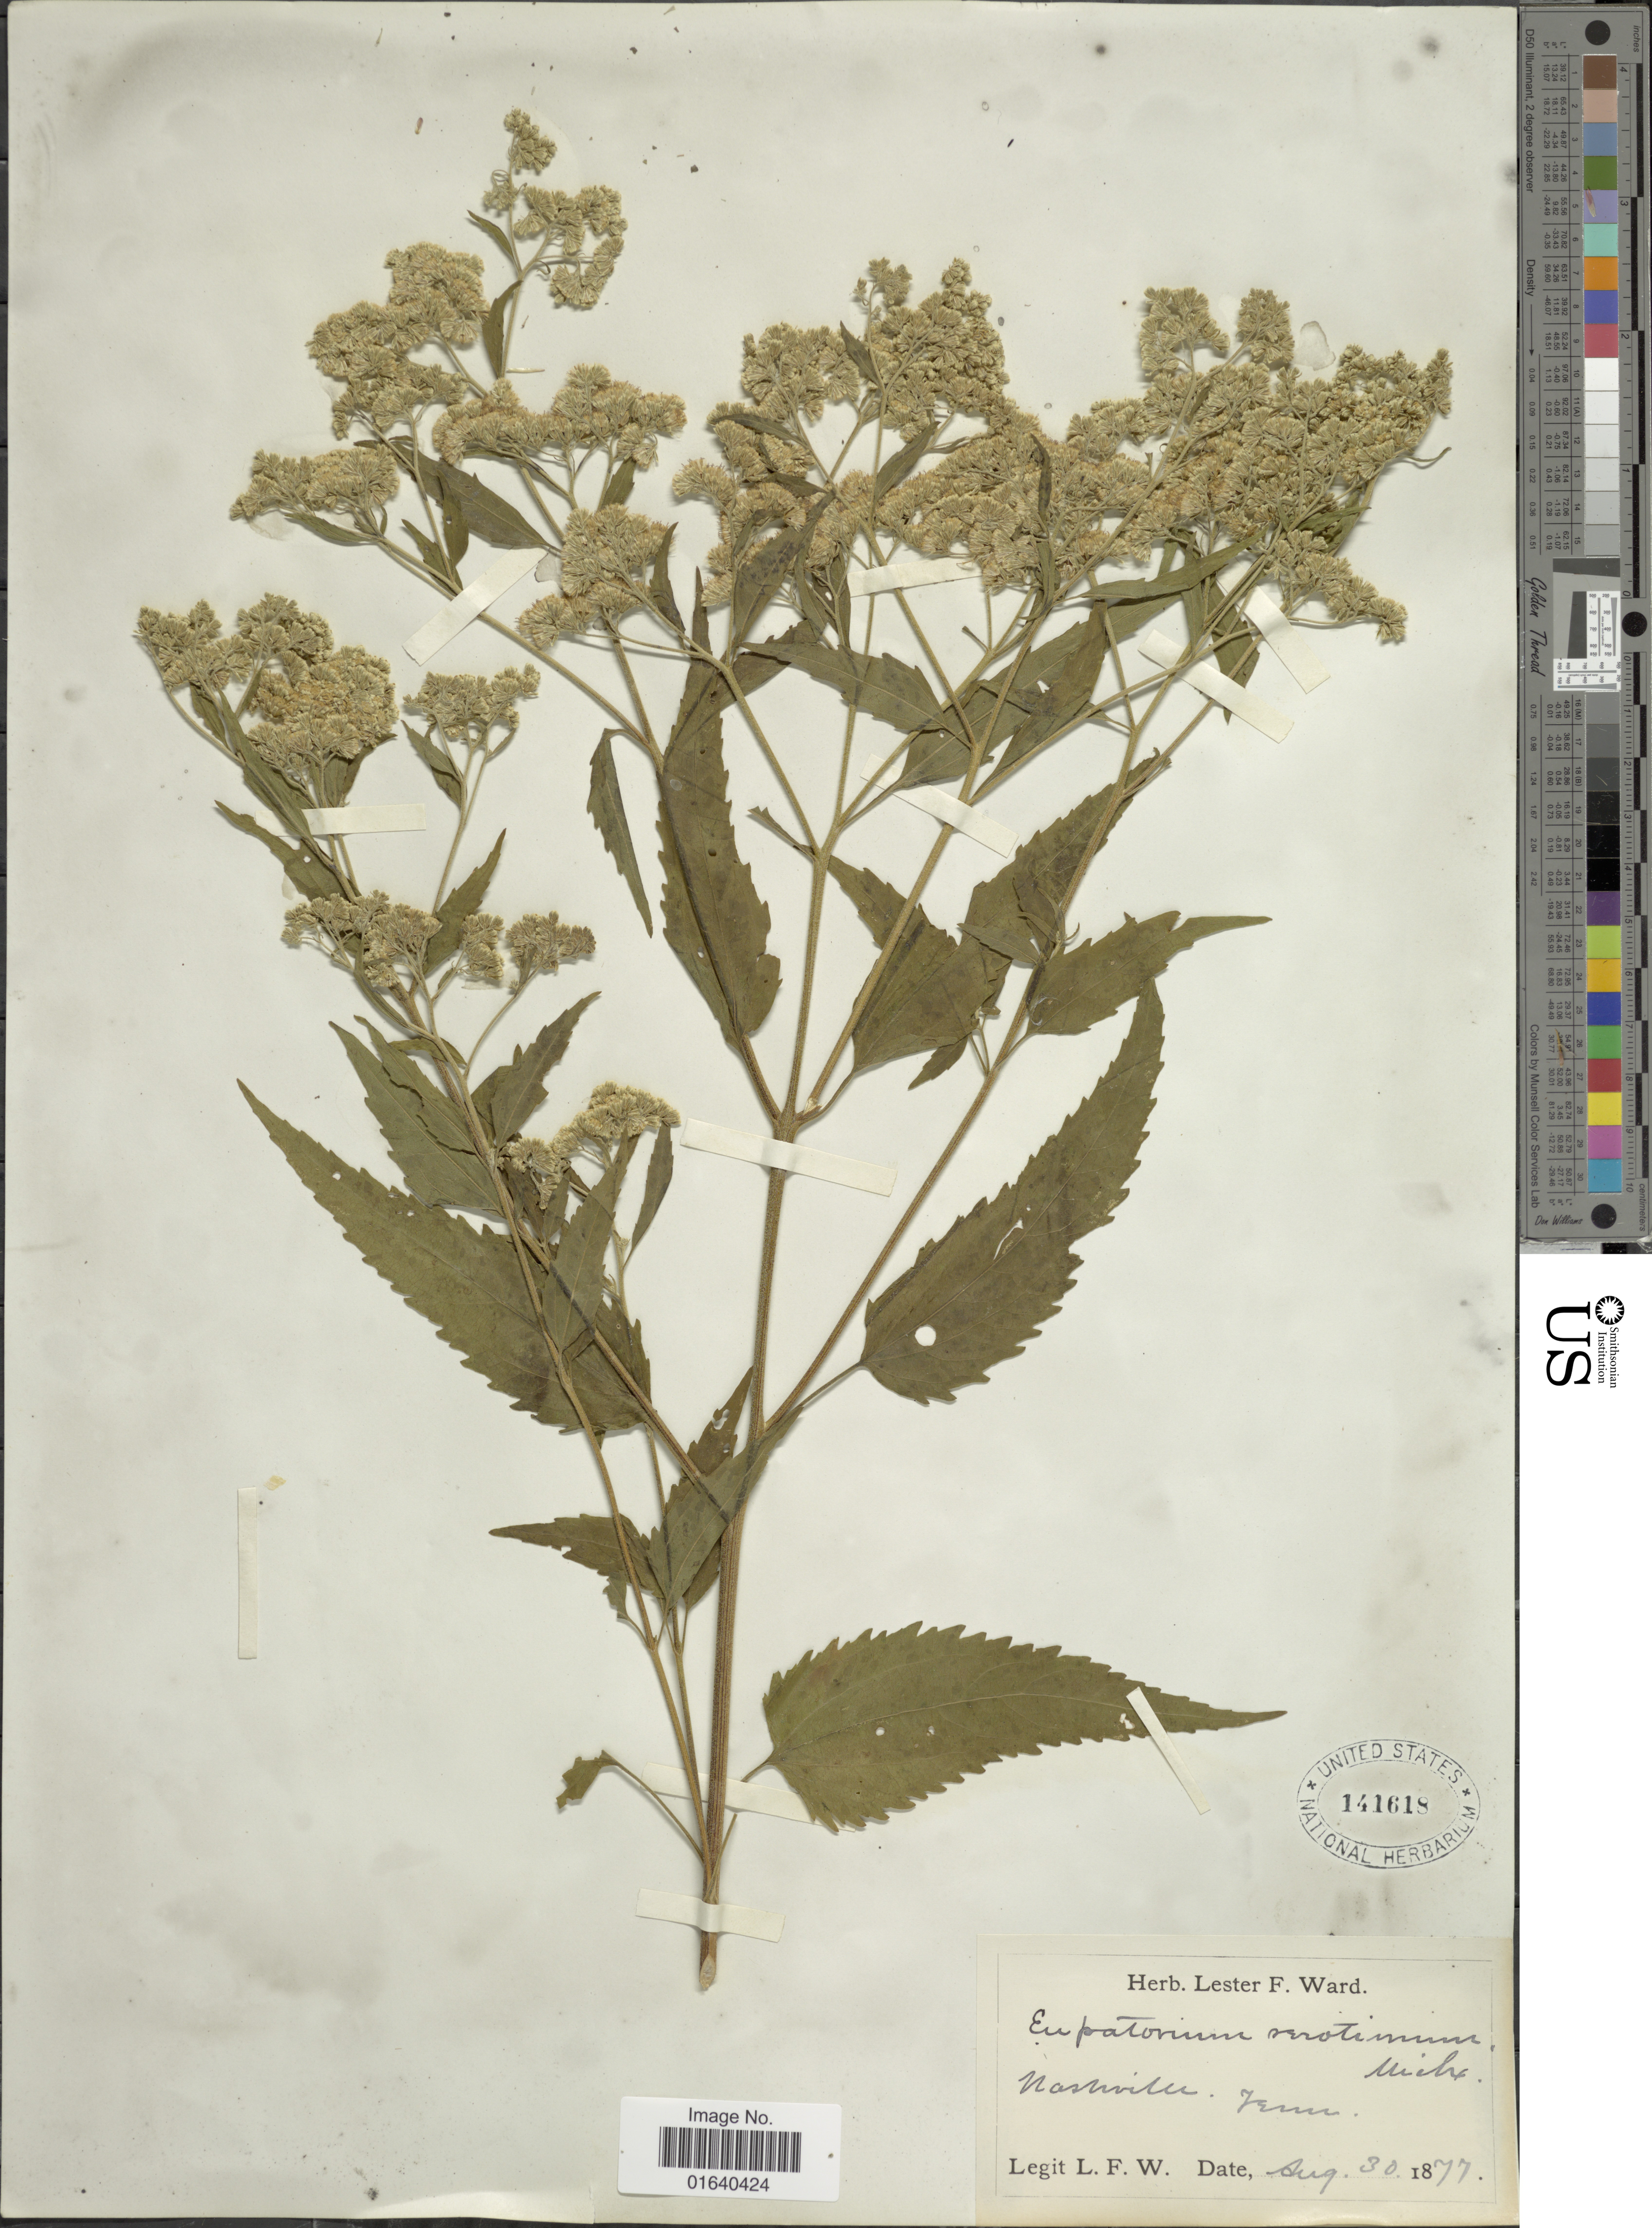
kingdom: Plantae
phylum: Tracheophyta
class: Magnoliopsida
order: Asterales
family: Asteraceae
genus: Eupatorium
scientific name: Eupatorium serotinum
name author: Michx.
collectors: L. F. Ward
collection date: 1877-08-30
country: United States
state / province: Tennessee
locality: Nashville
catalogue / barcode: US 141618